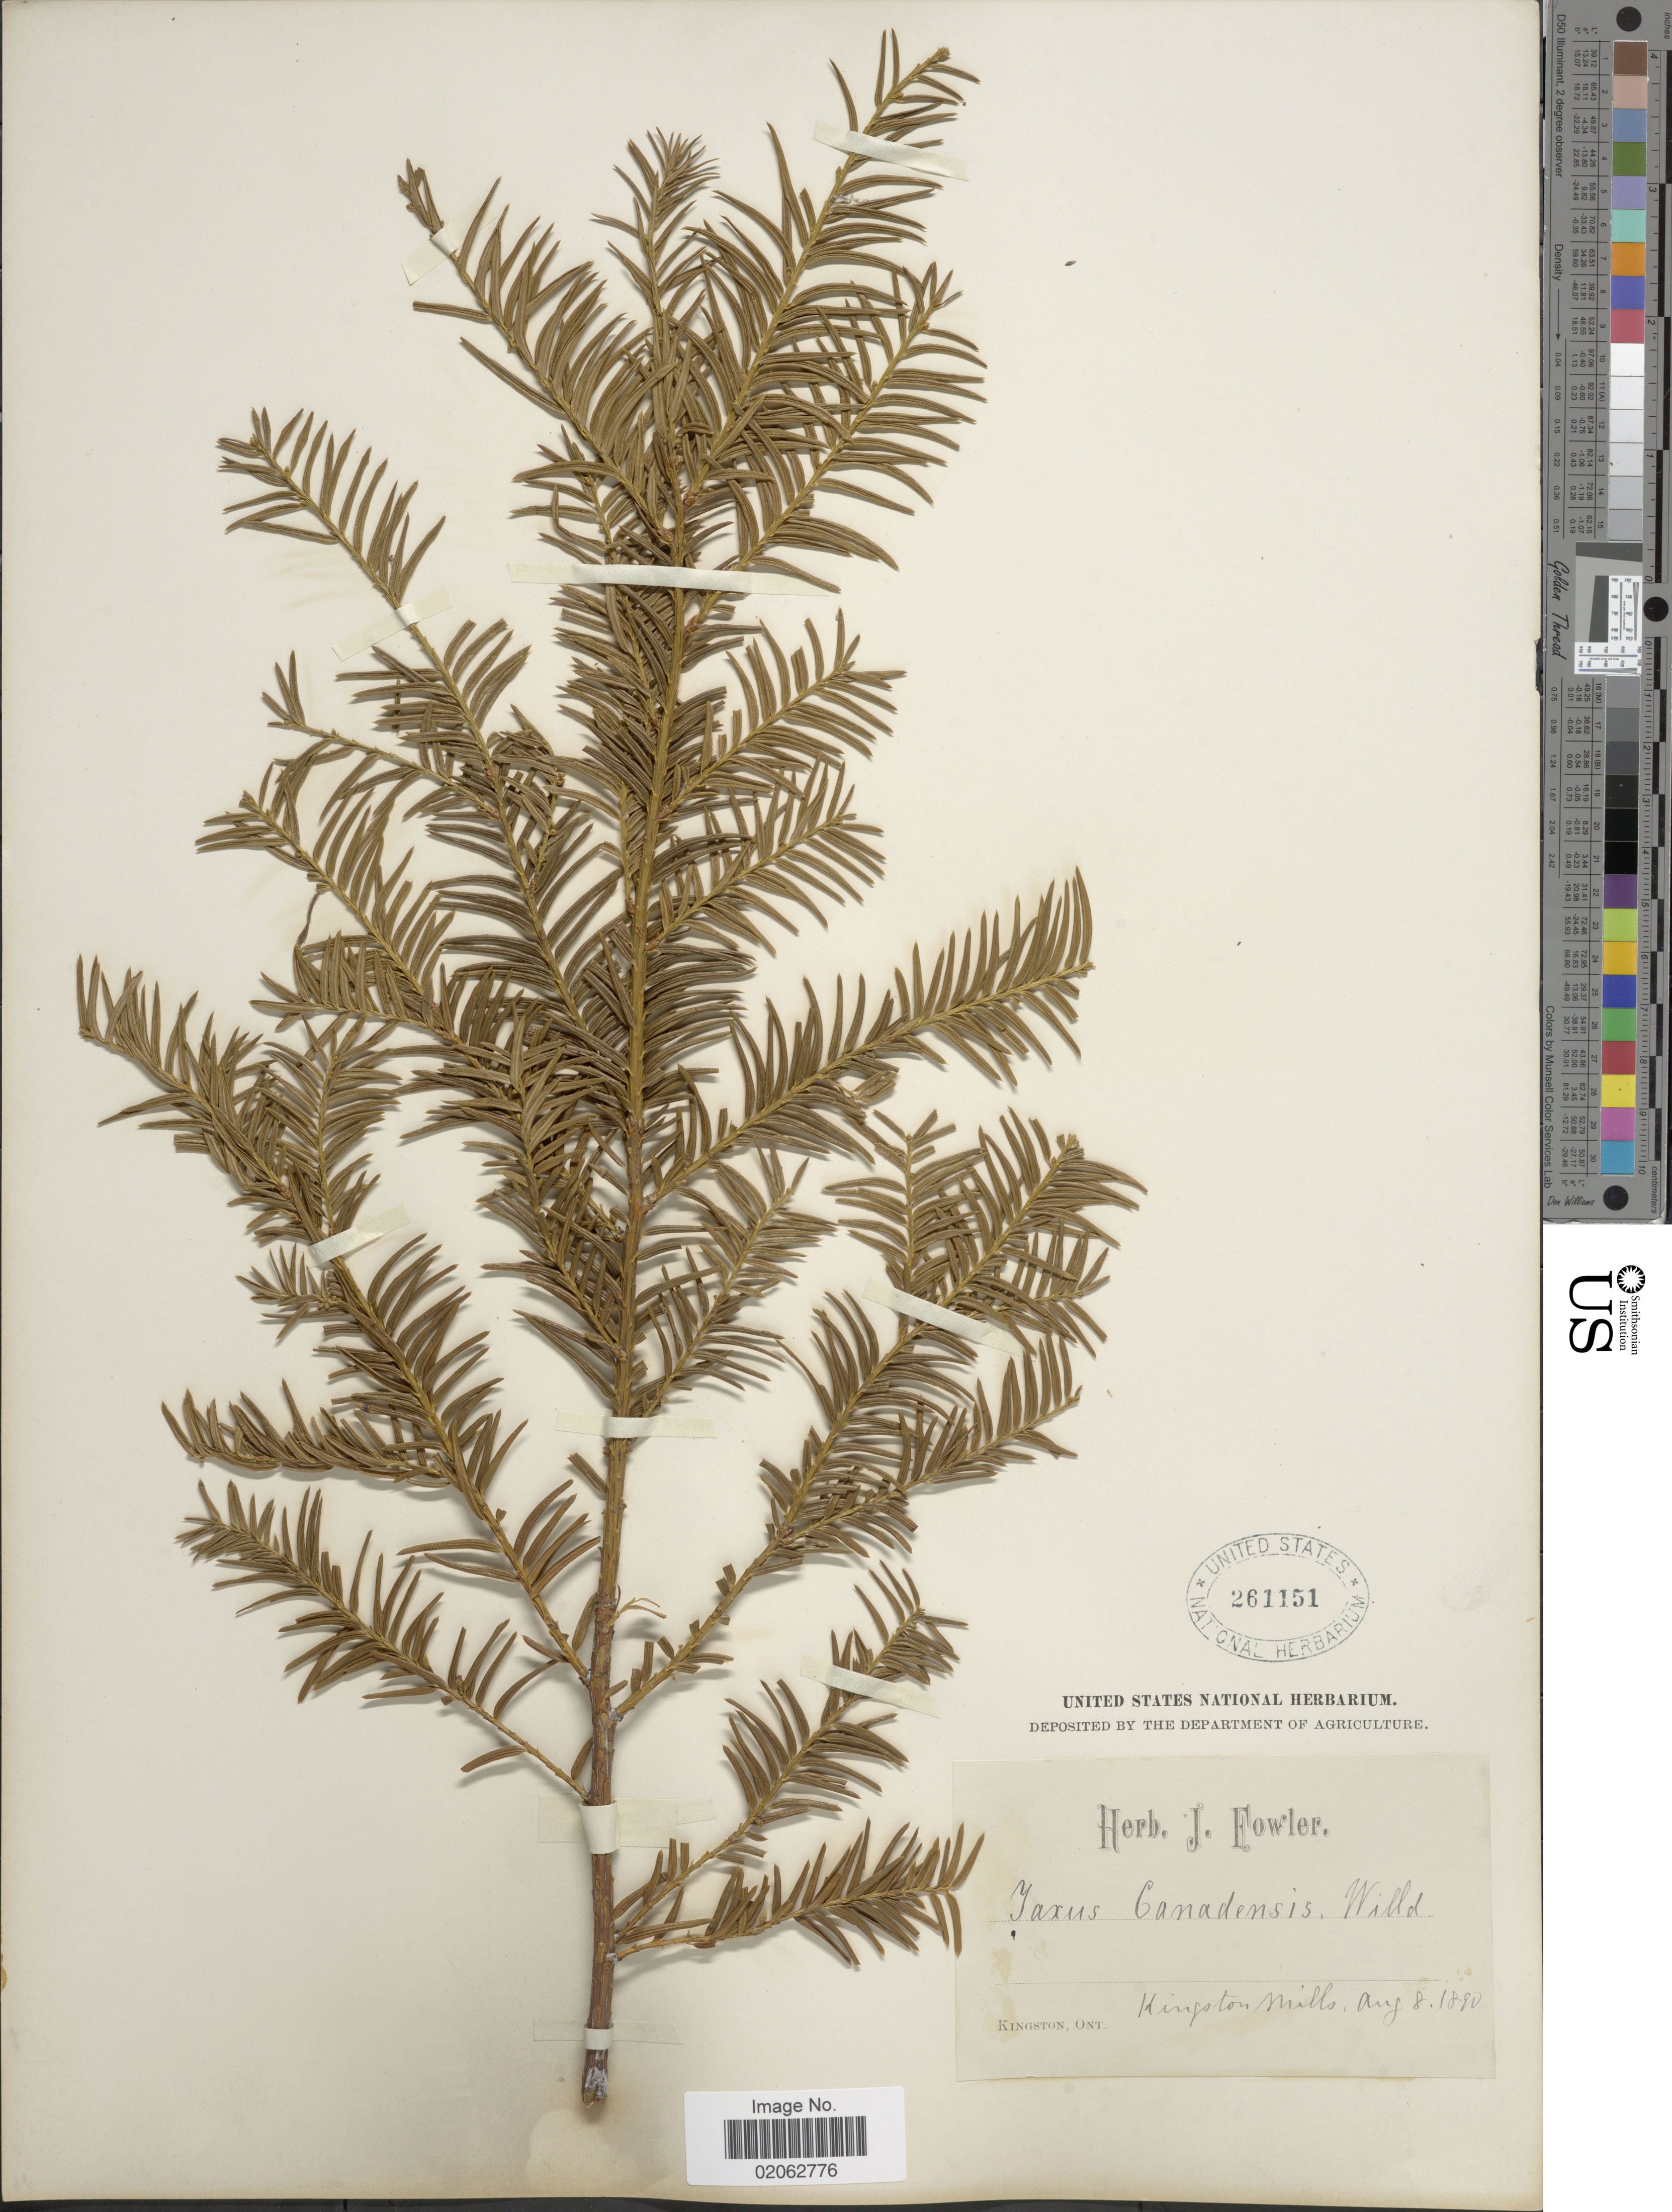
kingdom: Plantae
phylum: Tracheophyta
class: Pinopsida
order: Pinales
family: Taxaceae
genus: Taxus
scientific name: Taxus canadensis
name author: Marshall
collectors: ex herb. J. Fowler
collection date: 1890-08-08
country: Canada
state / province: Ontario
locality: Kingston, Ont. Kingston Mills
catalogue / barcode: US 261151